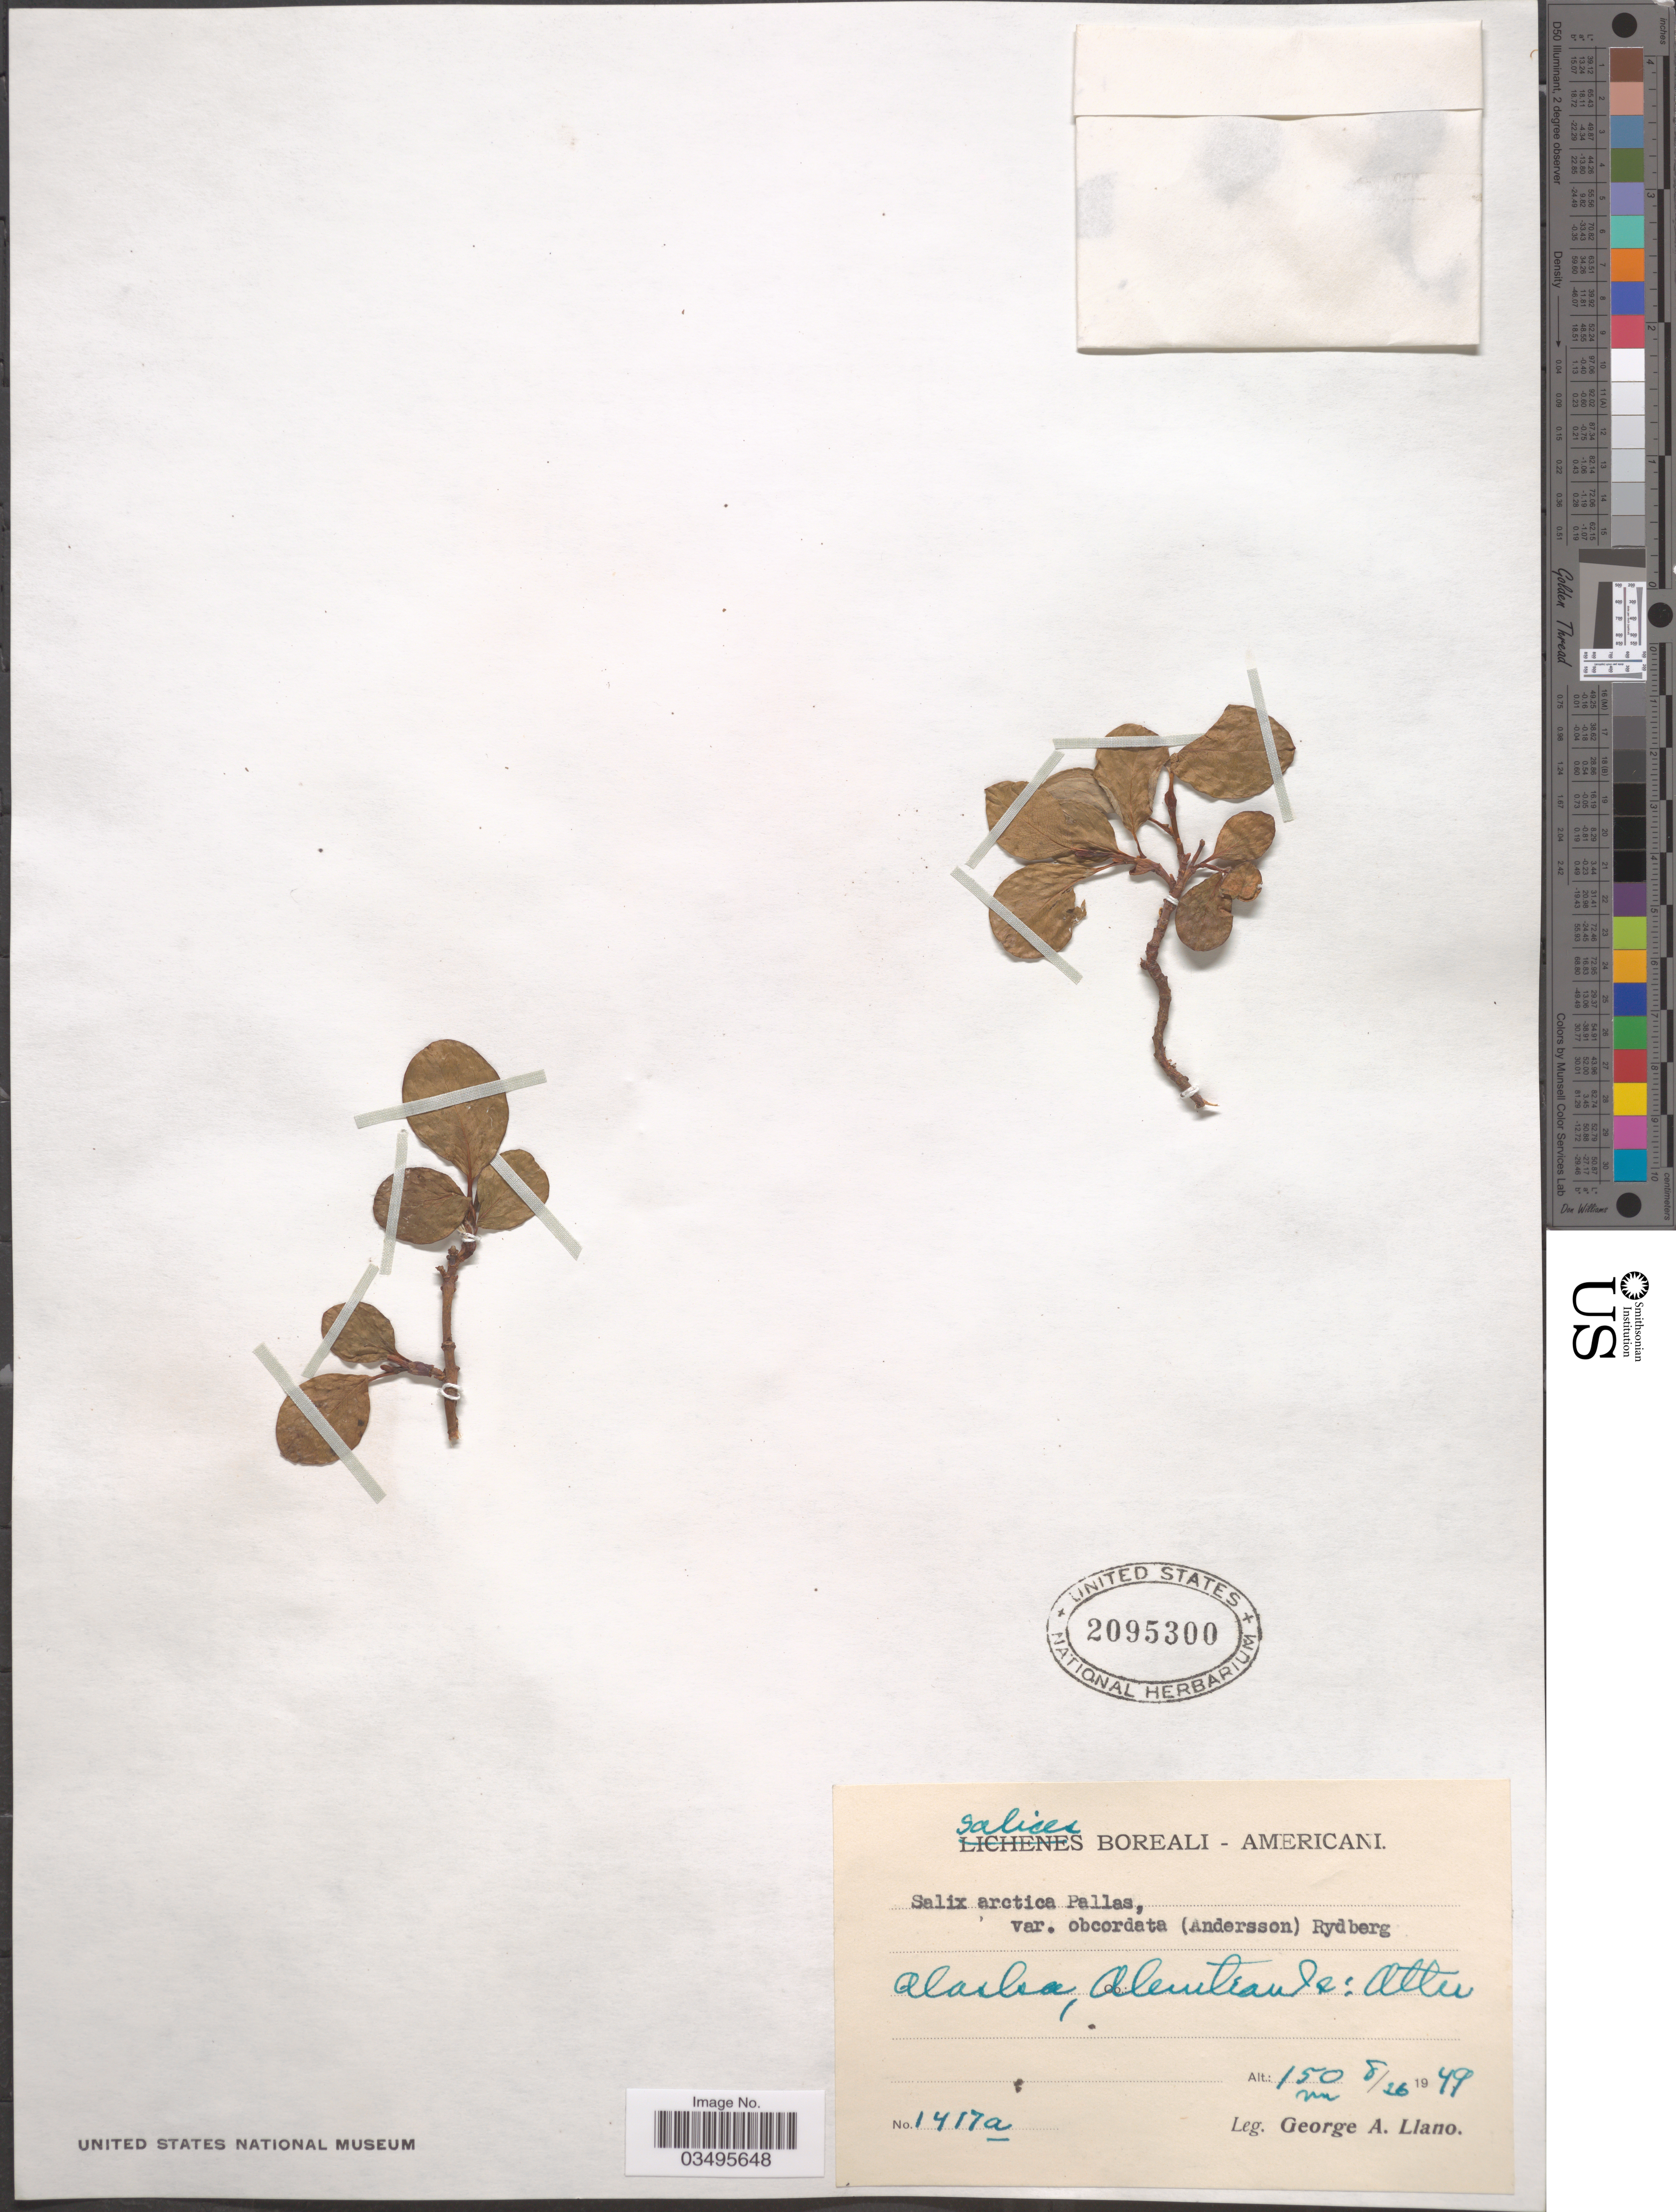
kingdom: Plantae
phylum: Tracheophyta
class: Magnoliopsida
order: Malpighiales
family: Salicaceae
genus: Salix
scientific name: Salix arctica var. obcordata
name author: (Andersson) Rydb.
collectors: G. Llano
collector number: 1417a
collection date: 1949-08-26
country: United States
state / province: Alaska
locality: Aleutian Is: Attu.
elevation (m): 150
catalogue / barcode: US 2095300